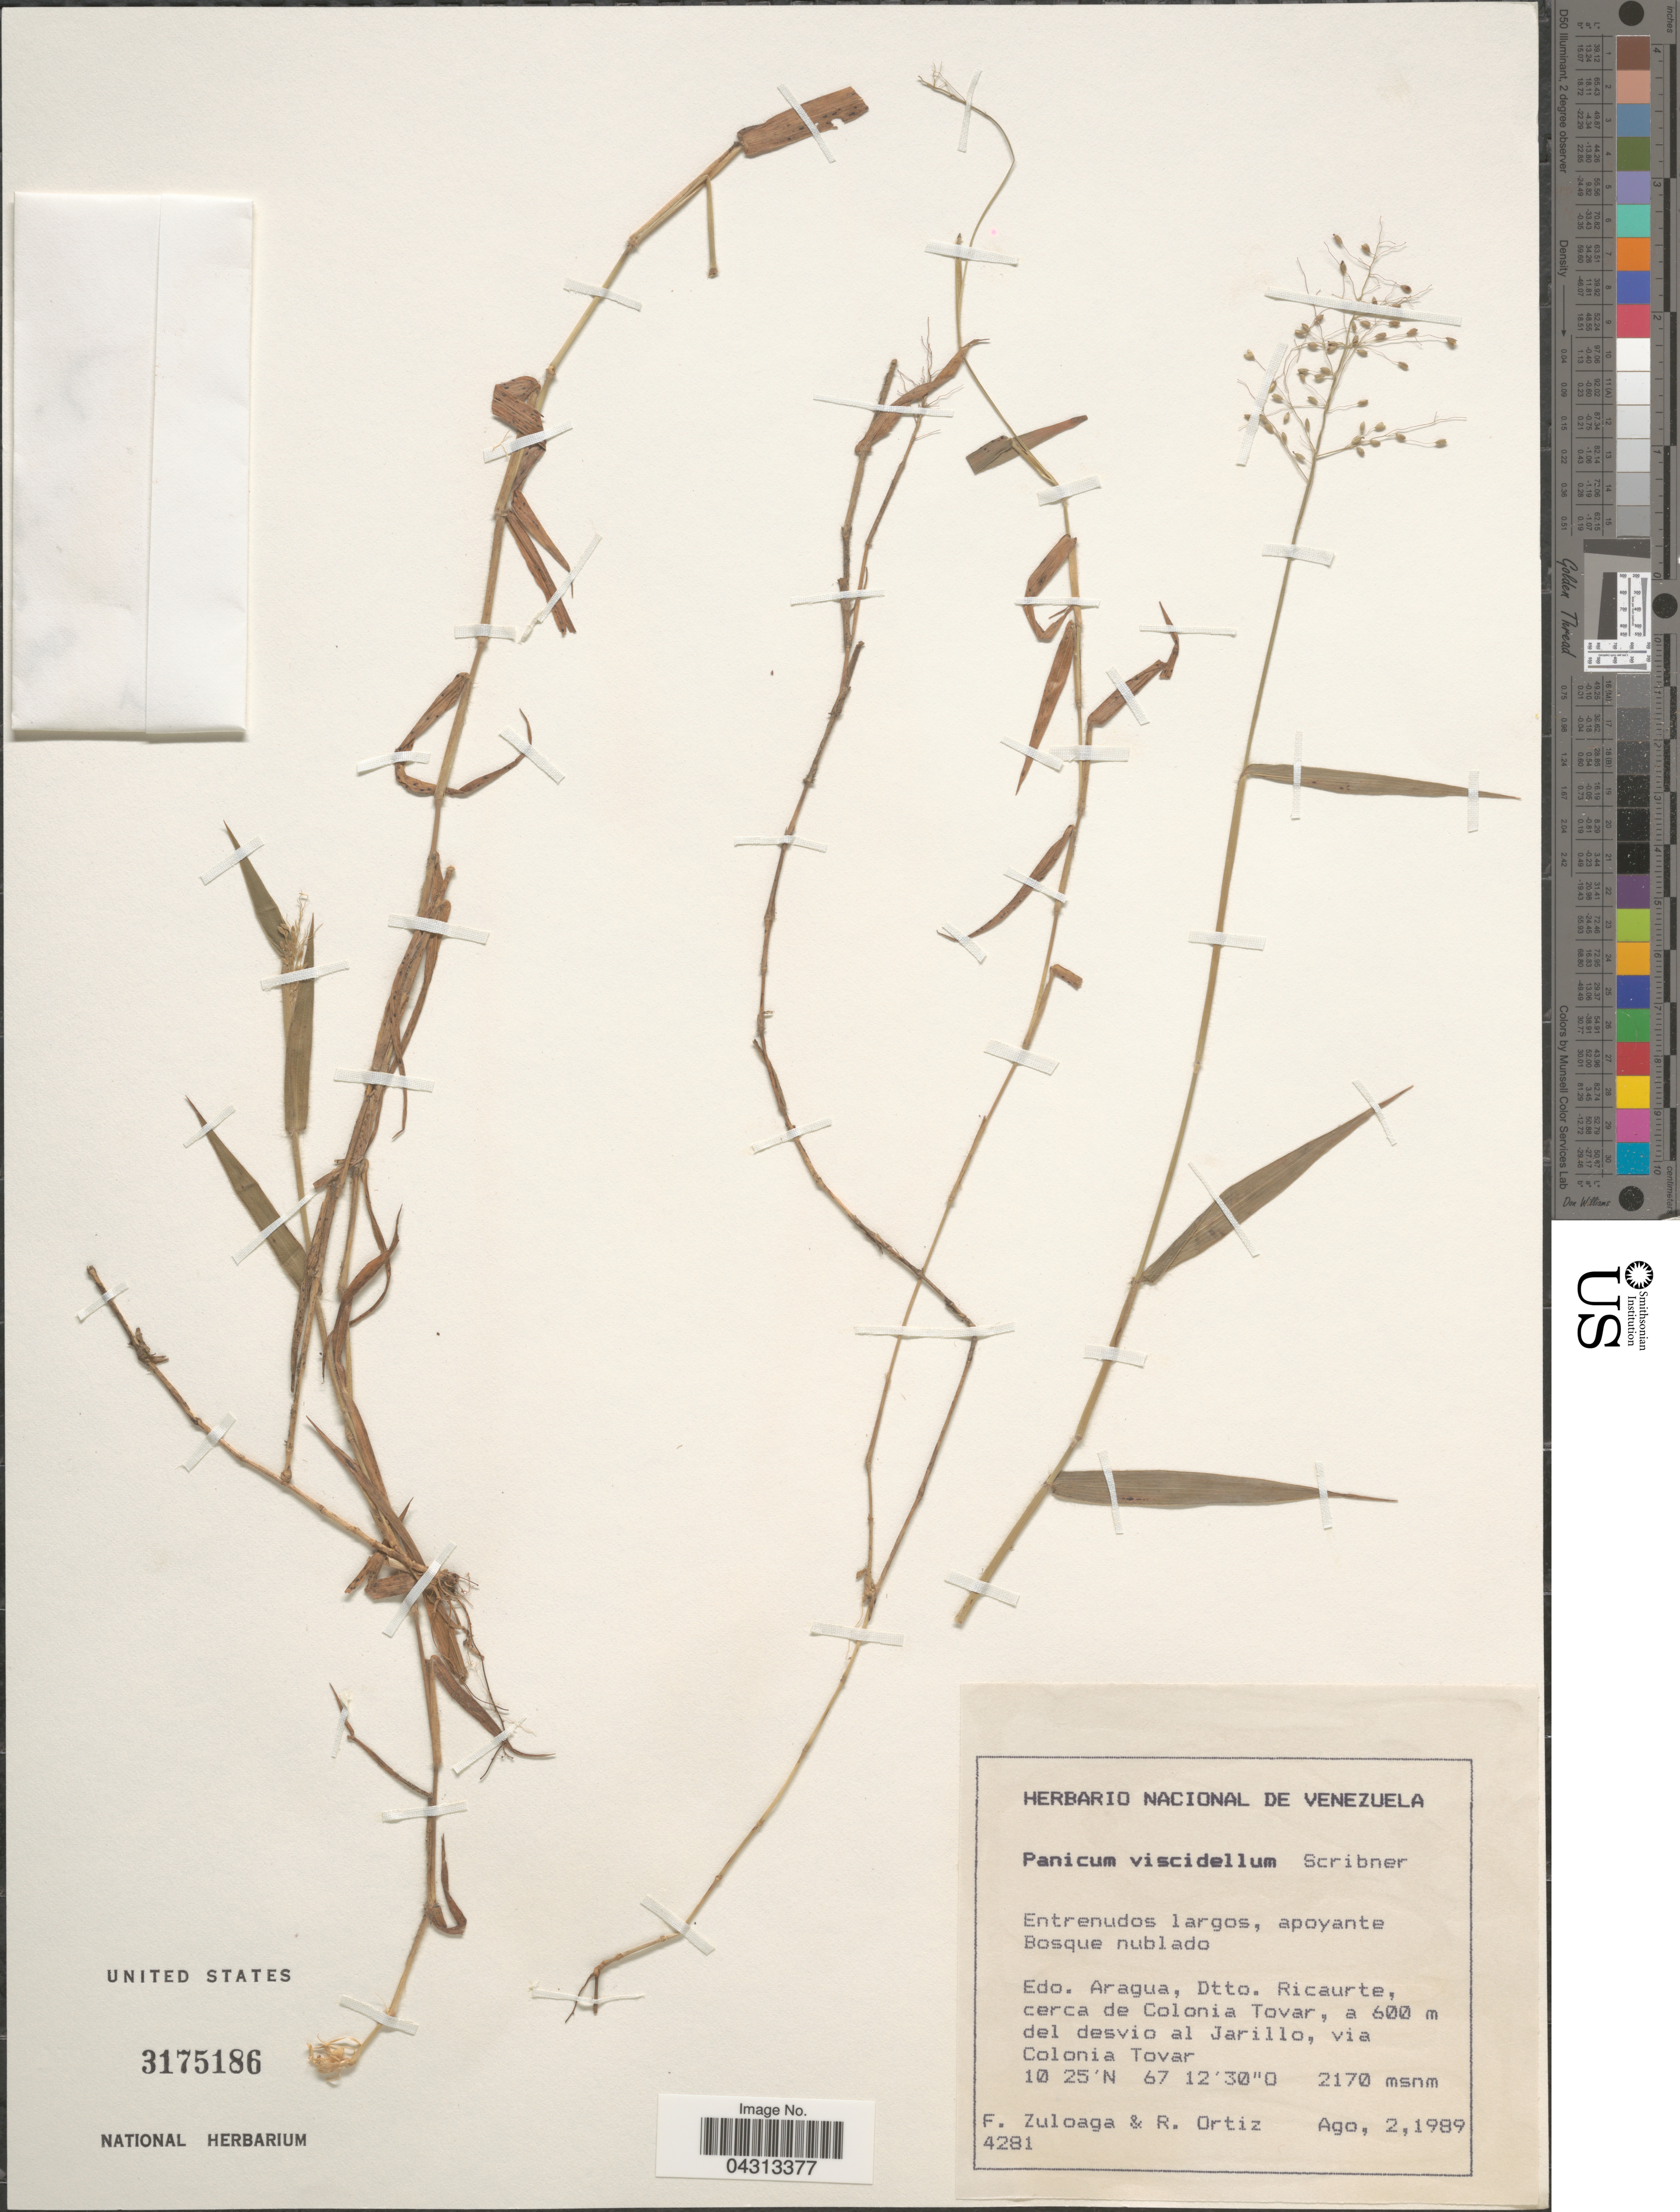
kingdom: Plantae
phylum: Tracheophyta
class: Liliopsida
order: Poales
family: Poaceae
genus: Dichanthelium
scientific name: Dichanthelium viscidellum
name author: (Scribn.) Gould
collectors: F. Zuloaga & R. Ortiz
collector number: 4281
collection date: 1989-08-02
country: Venezuela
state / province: Aragua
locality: Dtto. Ricaurte, cerca de Colonia Tovar, a 600 m del desvio al Jarillo, via Colonia Tovar.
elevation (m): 2170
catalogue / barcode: US 3175186